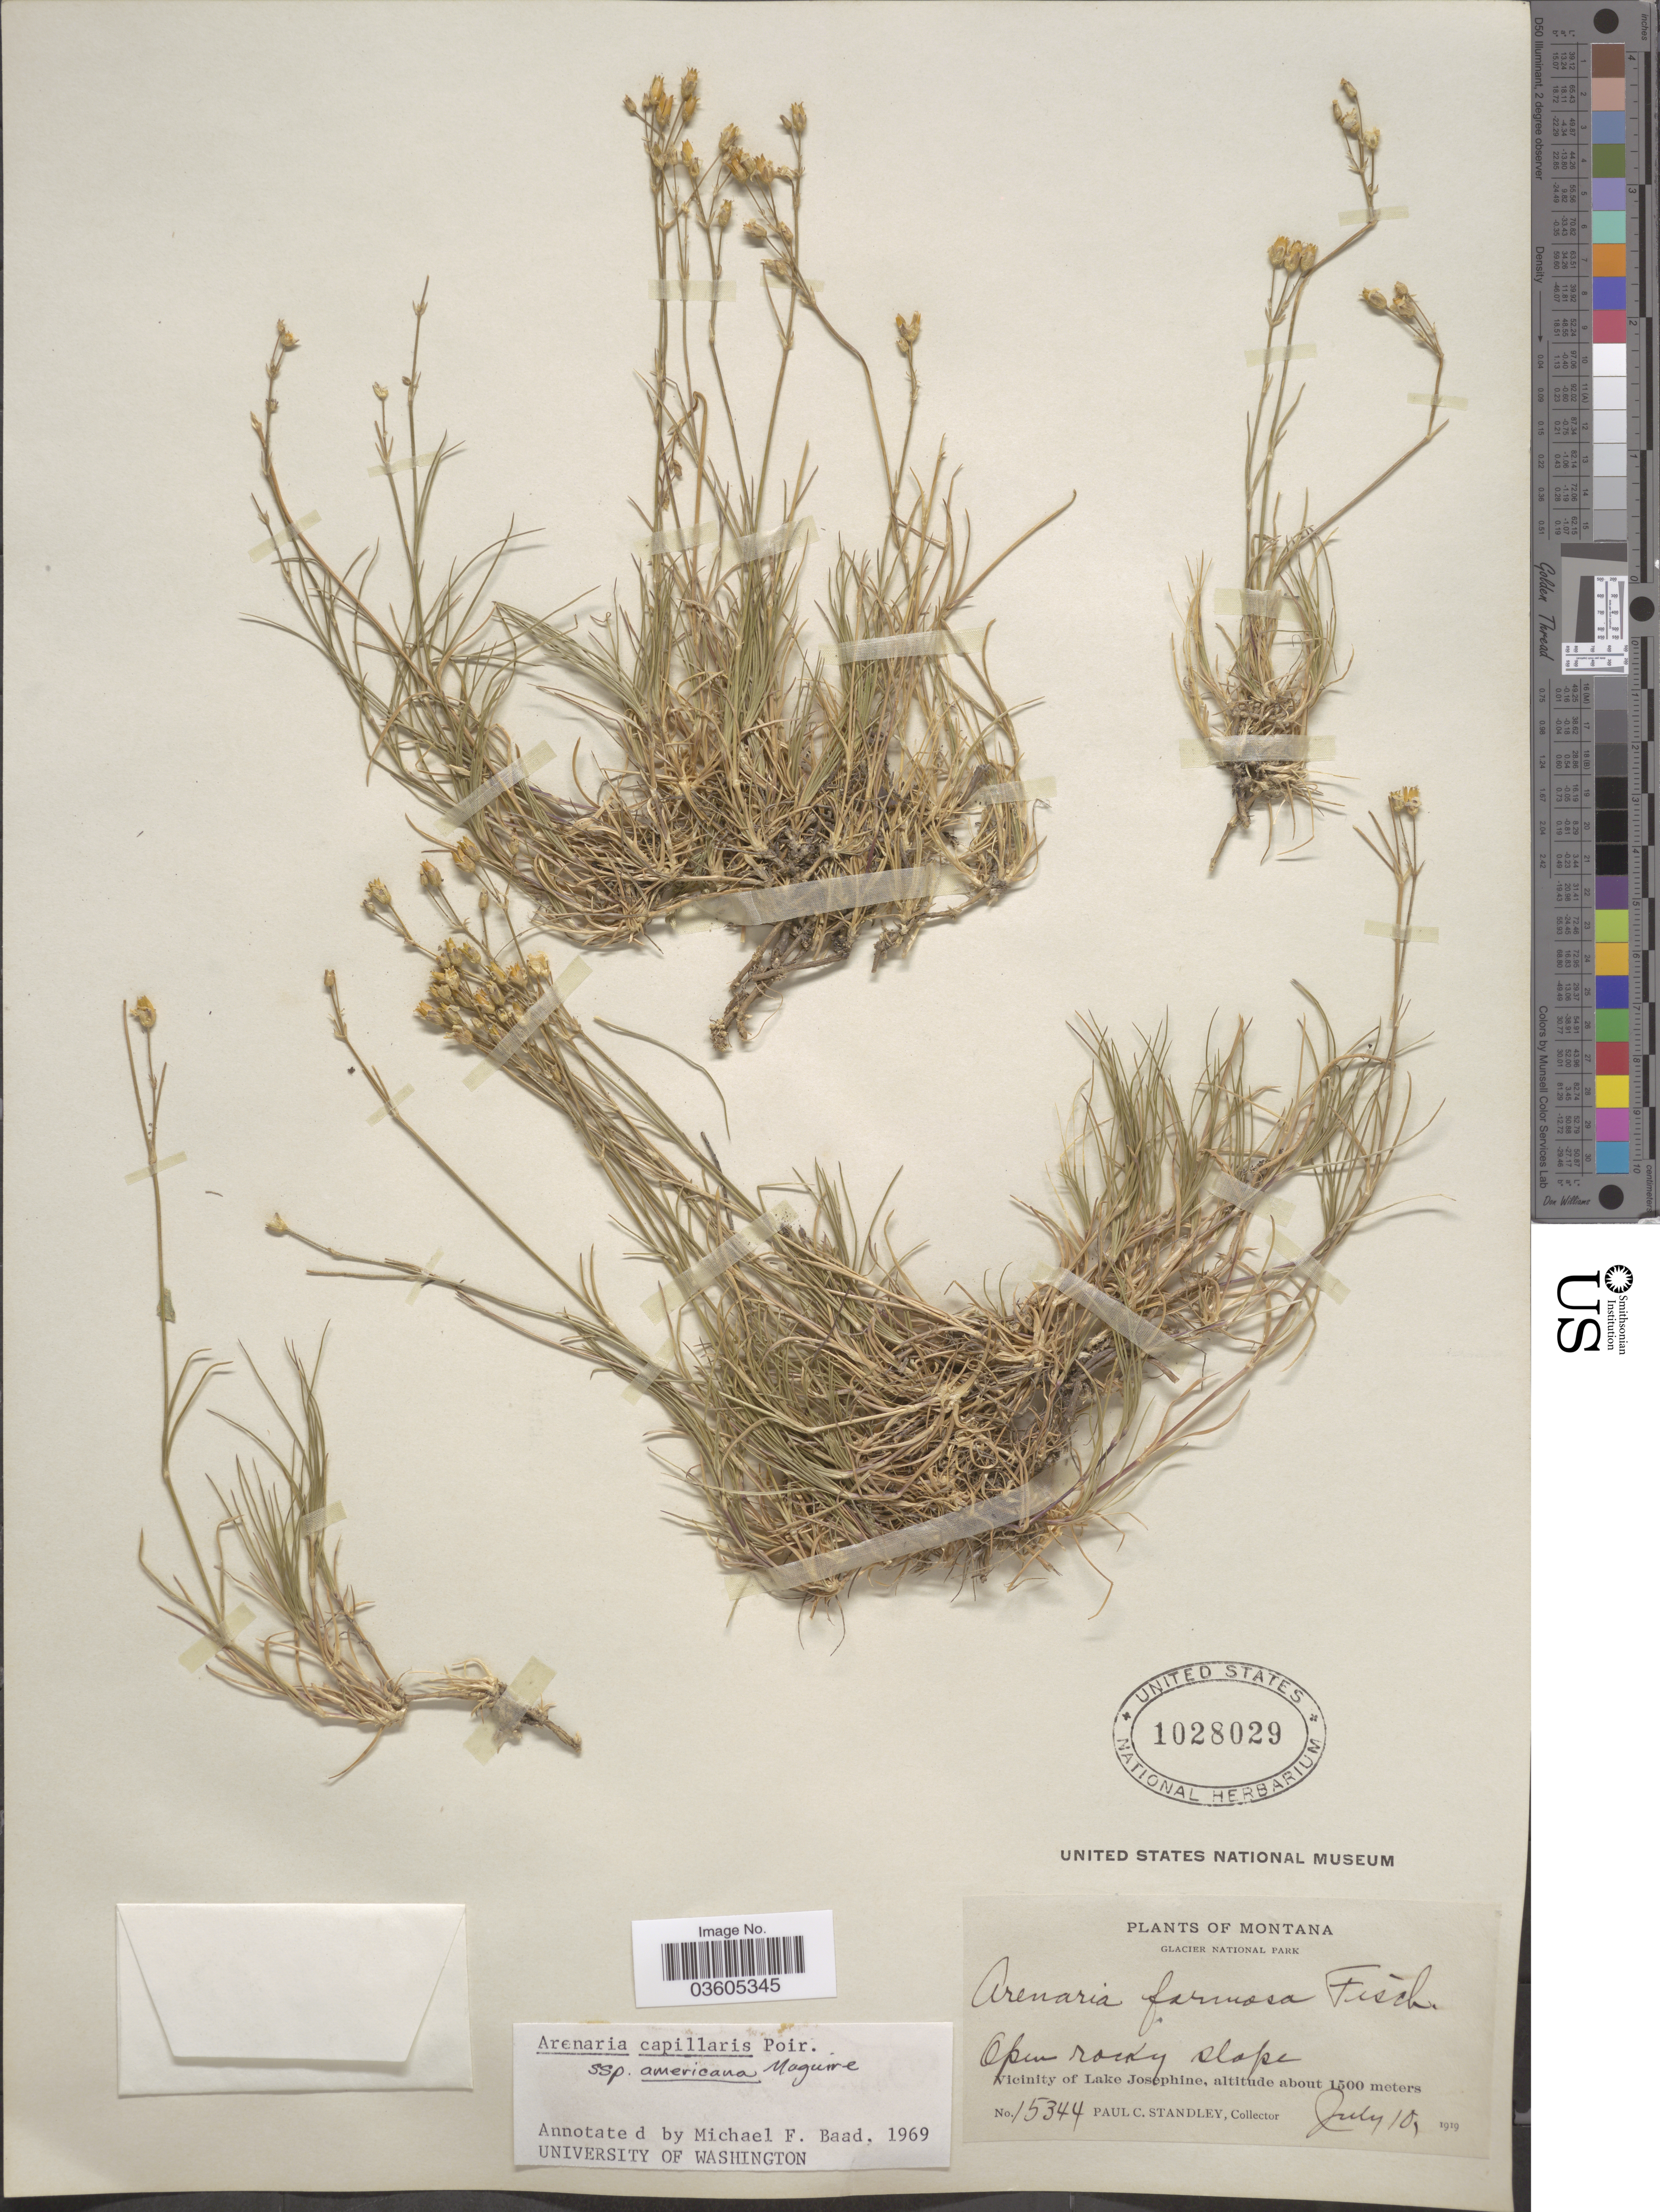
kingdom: Plantae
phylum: Tracheophyta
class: Magnoliopsida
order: Caryophyllales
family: Caryophyllaceae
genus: Eremogone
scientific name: Eremogone capillaris var. americana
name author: (Maguire) R.L. Hartm. & Rabeler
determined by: U.S. National Herbarium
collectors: P. C. Standley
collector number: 15344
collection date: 1919-07-10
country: United States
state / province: Montana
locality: Glacier National Park. Vicinity of Lake Josephine.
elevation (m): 1500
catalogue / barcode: US 1028029